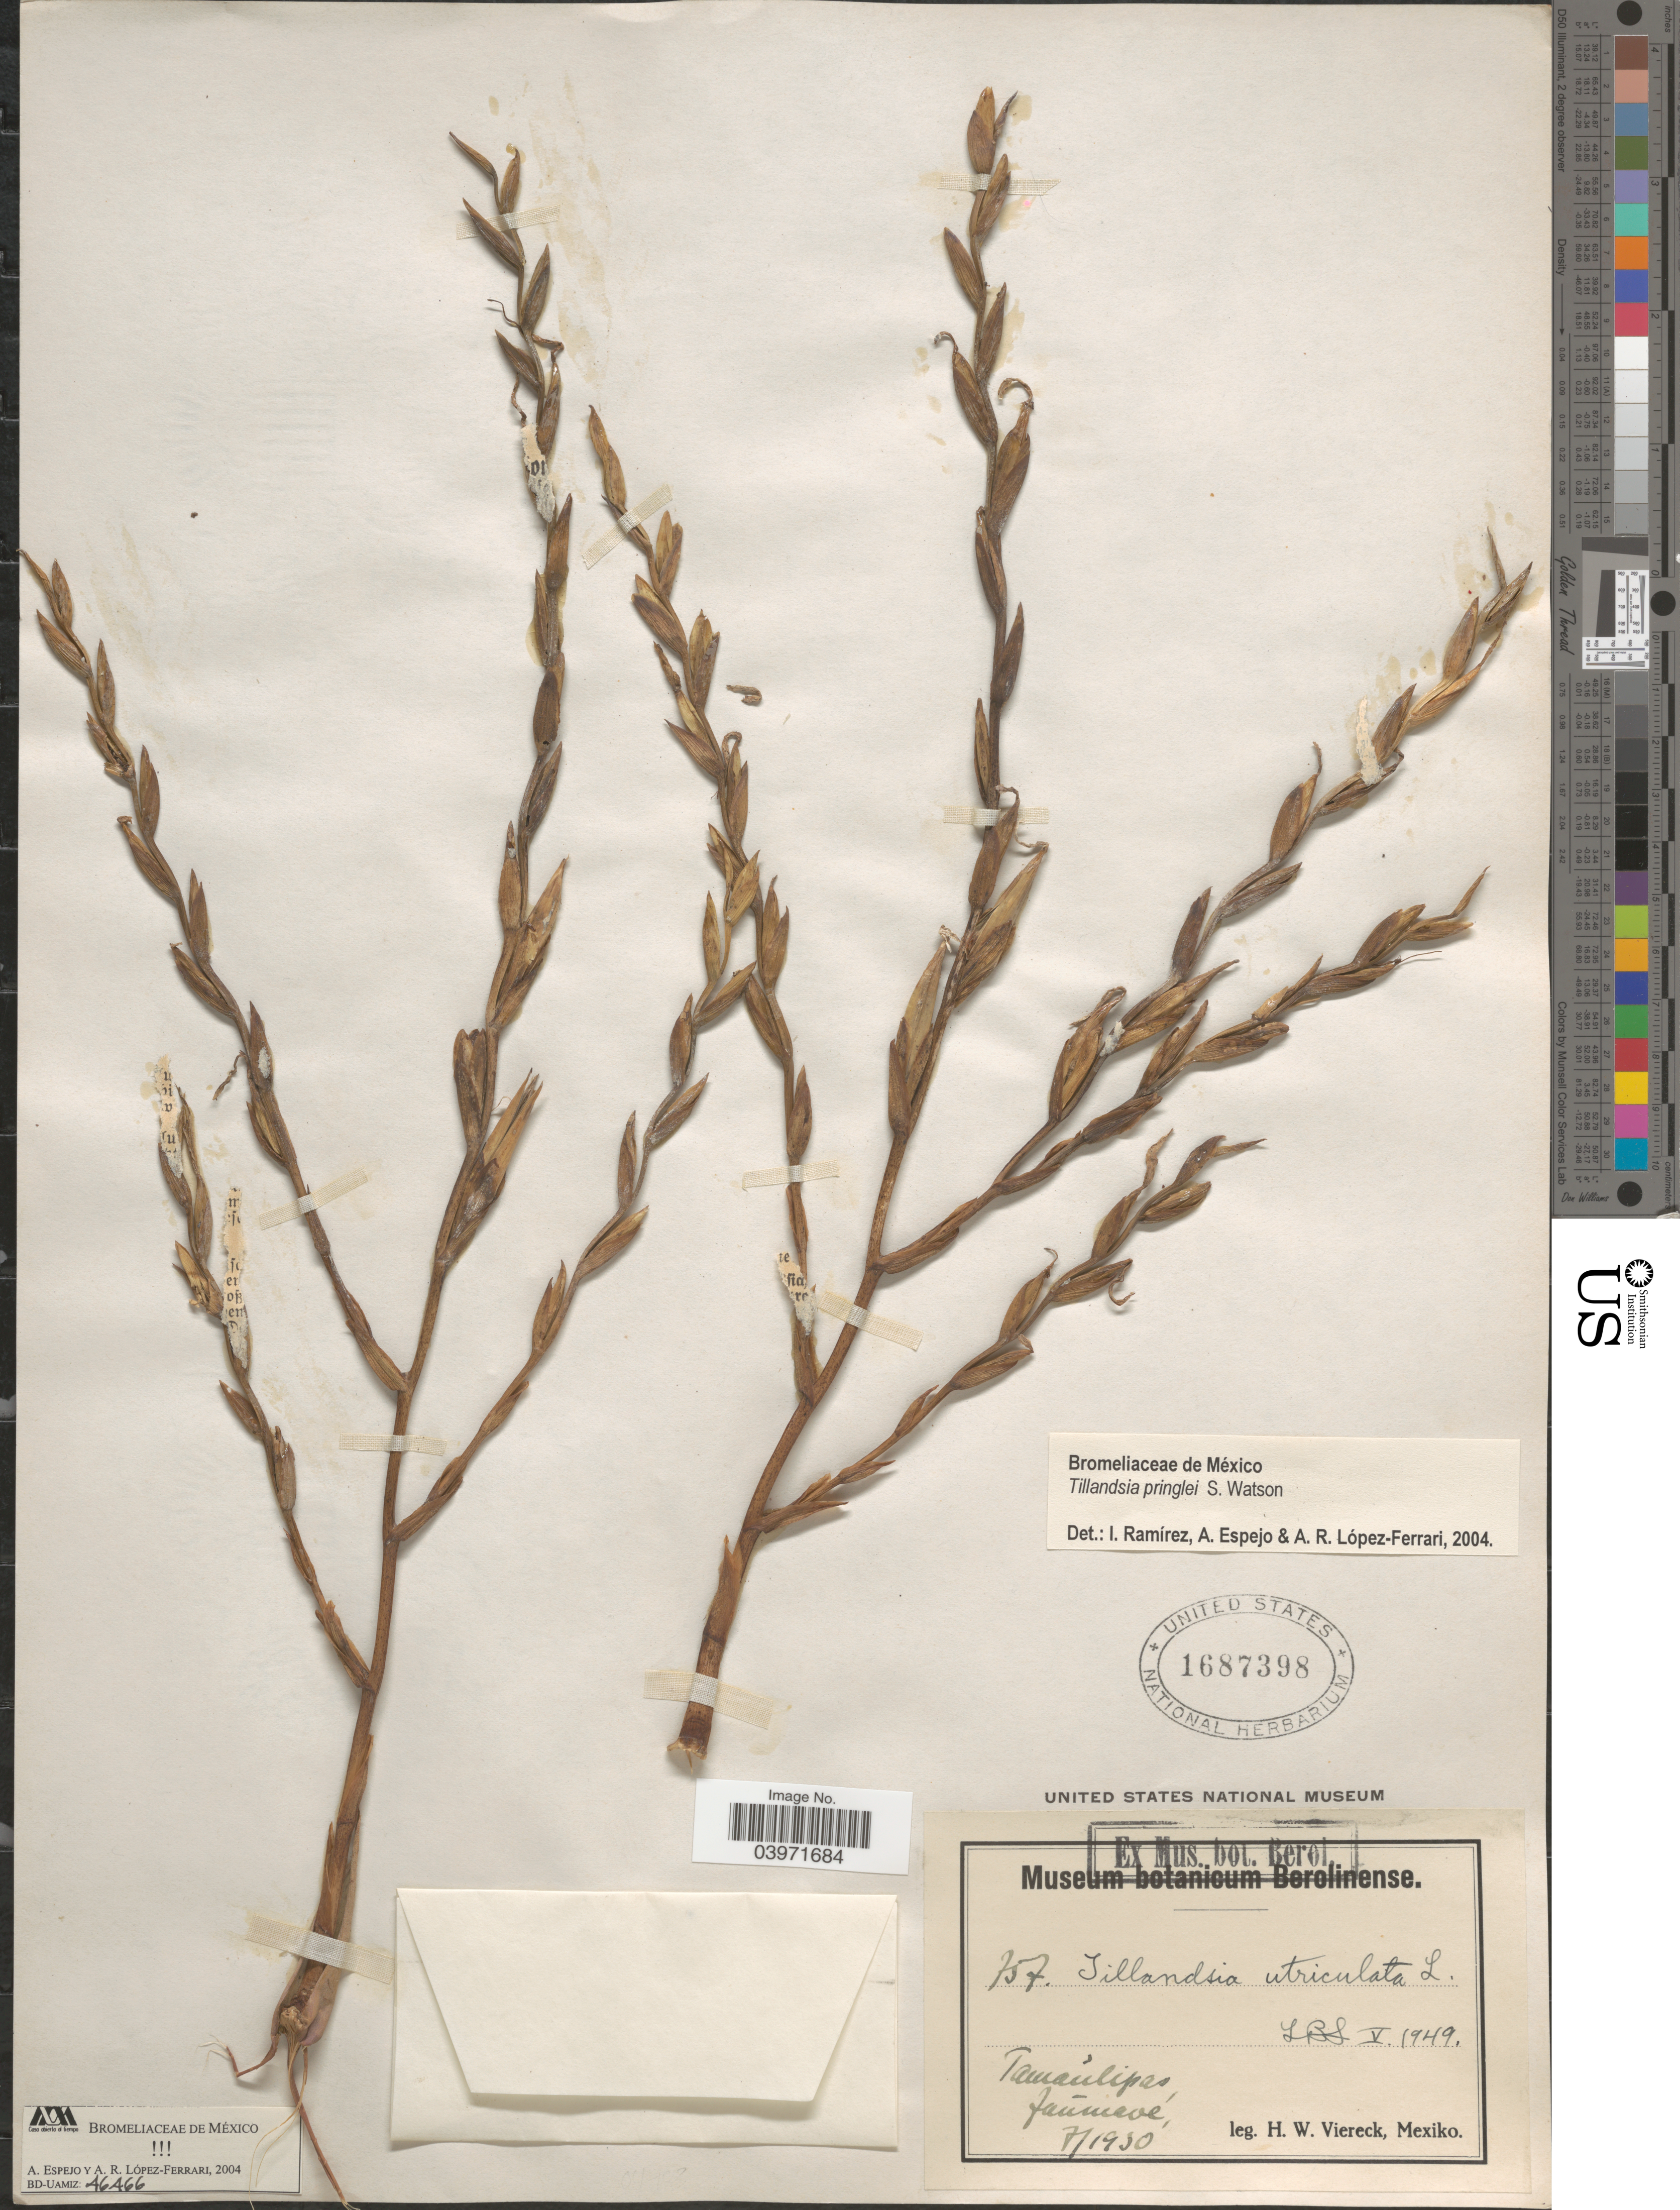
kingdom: Plantae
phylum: Tracheophyta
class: Liliopsida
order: Poales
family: Bromeliaceae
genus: Tillandsia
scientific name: Tillandsia pringlei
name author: S. Watson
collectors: H. W. Viereck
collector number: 757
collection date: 1950-07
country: Mexico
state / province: Tamaulipas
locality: Jaumave.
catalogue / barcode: US 1687398